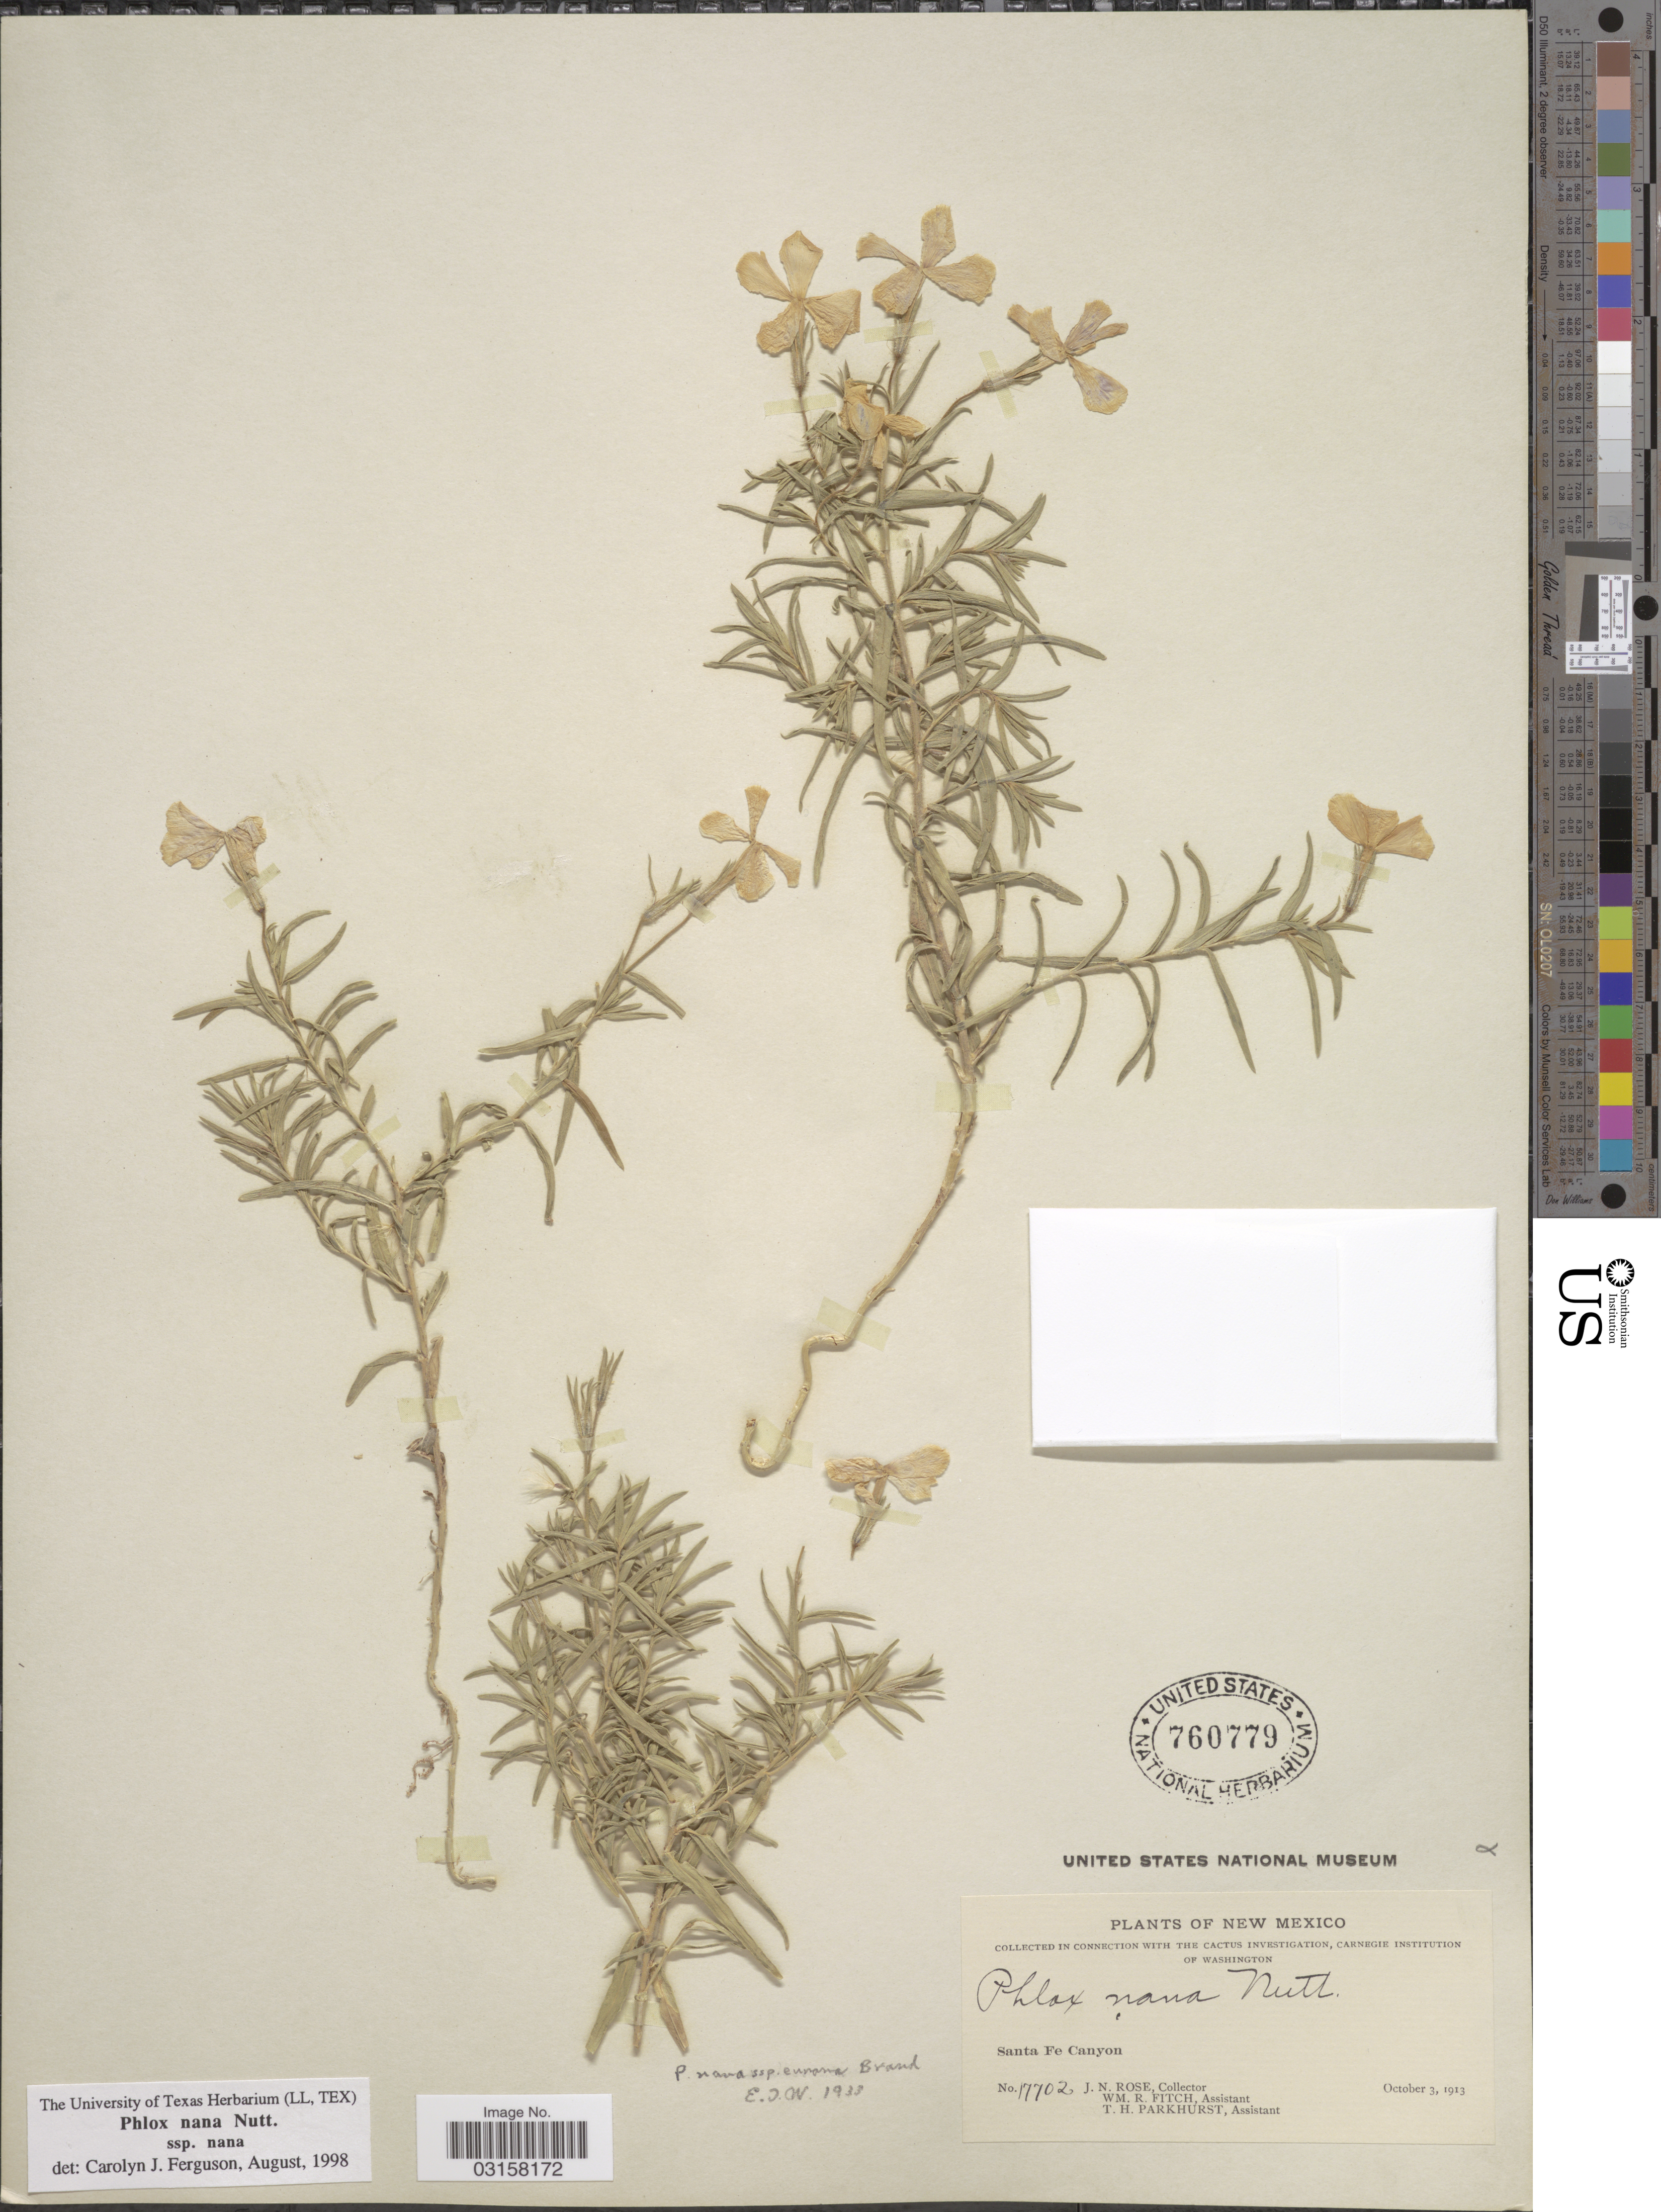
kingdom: Plantae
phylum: Tracheophyta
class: Magnoliopsida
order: Ericales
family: Polemoniaceae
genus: Phlox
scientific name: Phlox nana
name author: Nutt.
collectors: J. N. Rose, W. R. Fitch & T. Parkhurst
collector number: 17702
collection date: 1913-10-03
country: United States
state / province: New Mexico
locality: Santa Fe Canyon.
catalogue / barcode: US 760779